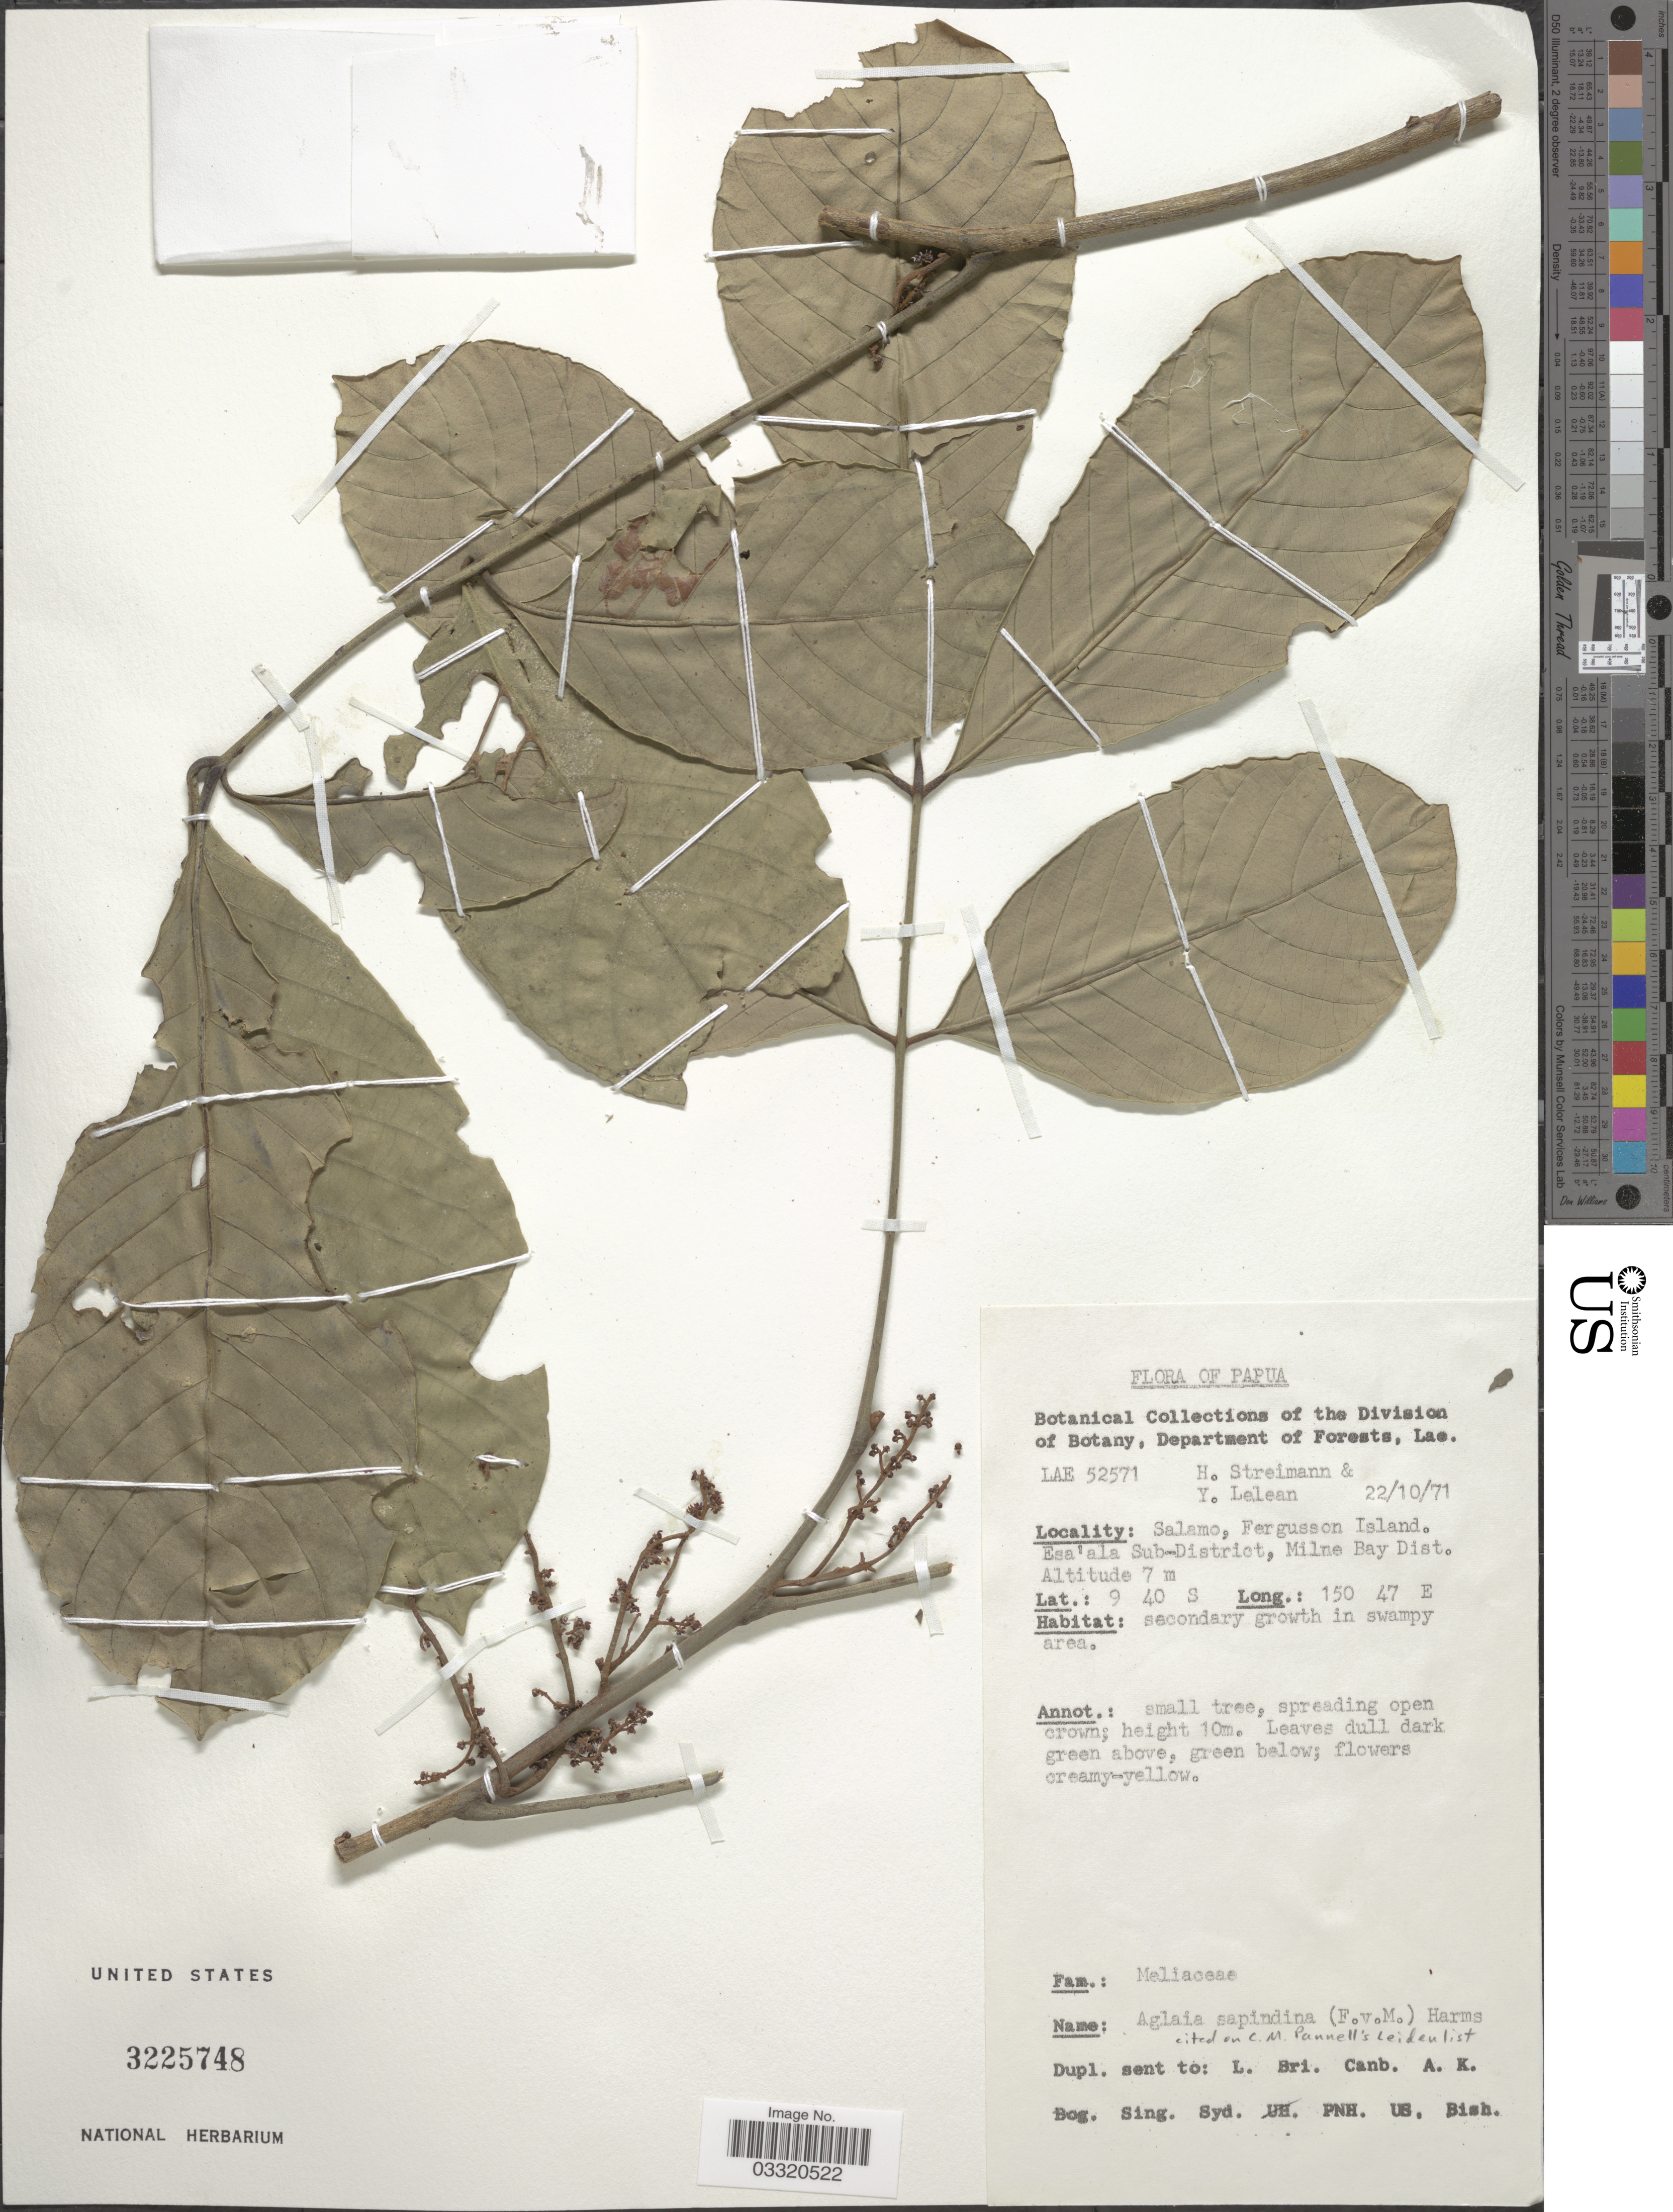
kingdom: Plantae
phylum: Tracheophyta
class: Magnoliopsida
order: Sapindales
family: Meliaceae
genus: Aglaia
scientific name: Aglaia sapindina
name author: (F. Muell.) Harms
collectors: H. Streimann & Y. Lelean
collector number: LAE52571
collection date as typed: Transcribed d/m/y: 22/10/71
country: Papua New Guinea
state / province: Milne Bay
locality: Papua. Salamo, Fergusson Island. Esa'ala Sub-district, Milne Bay Dist.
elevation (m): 7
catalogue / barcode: US 3225748